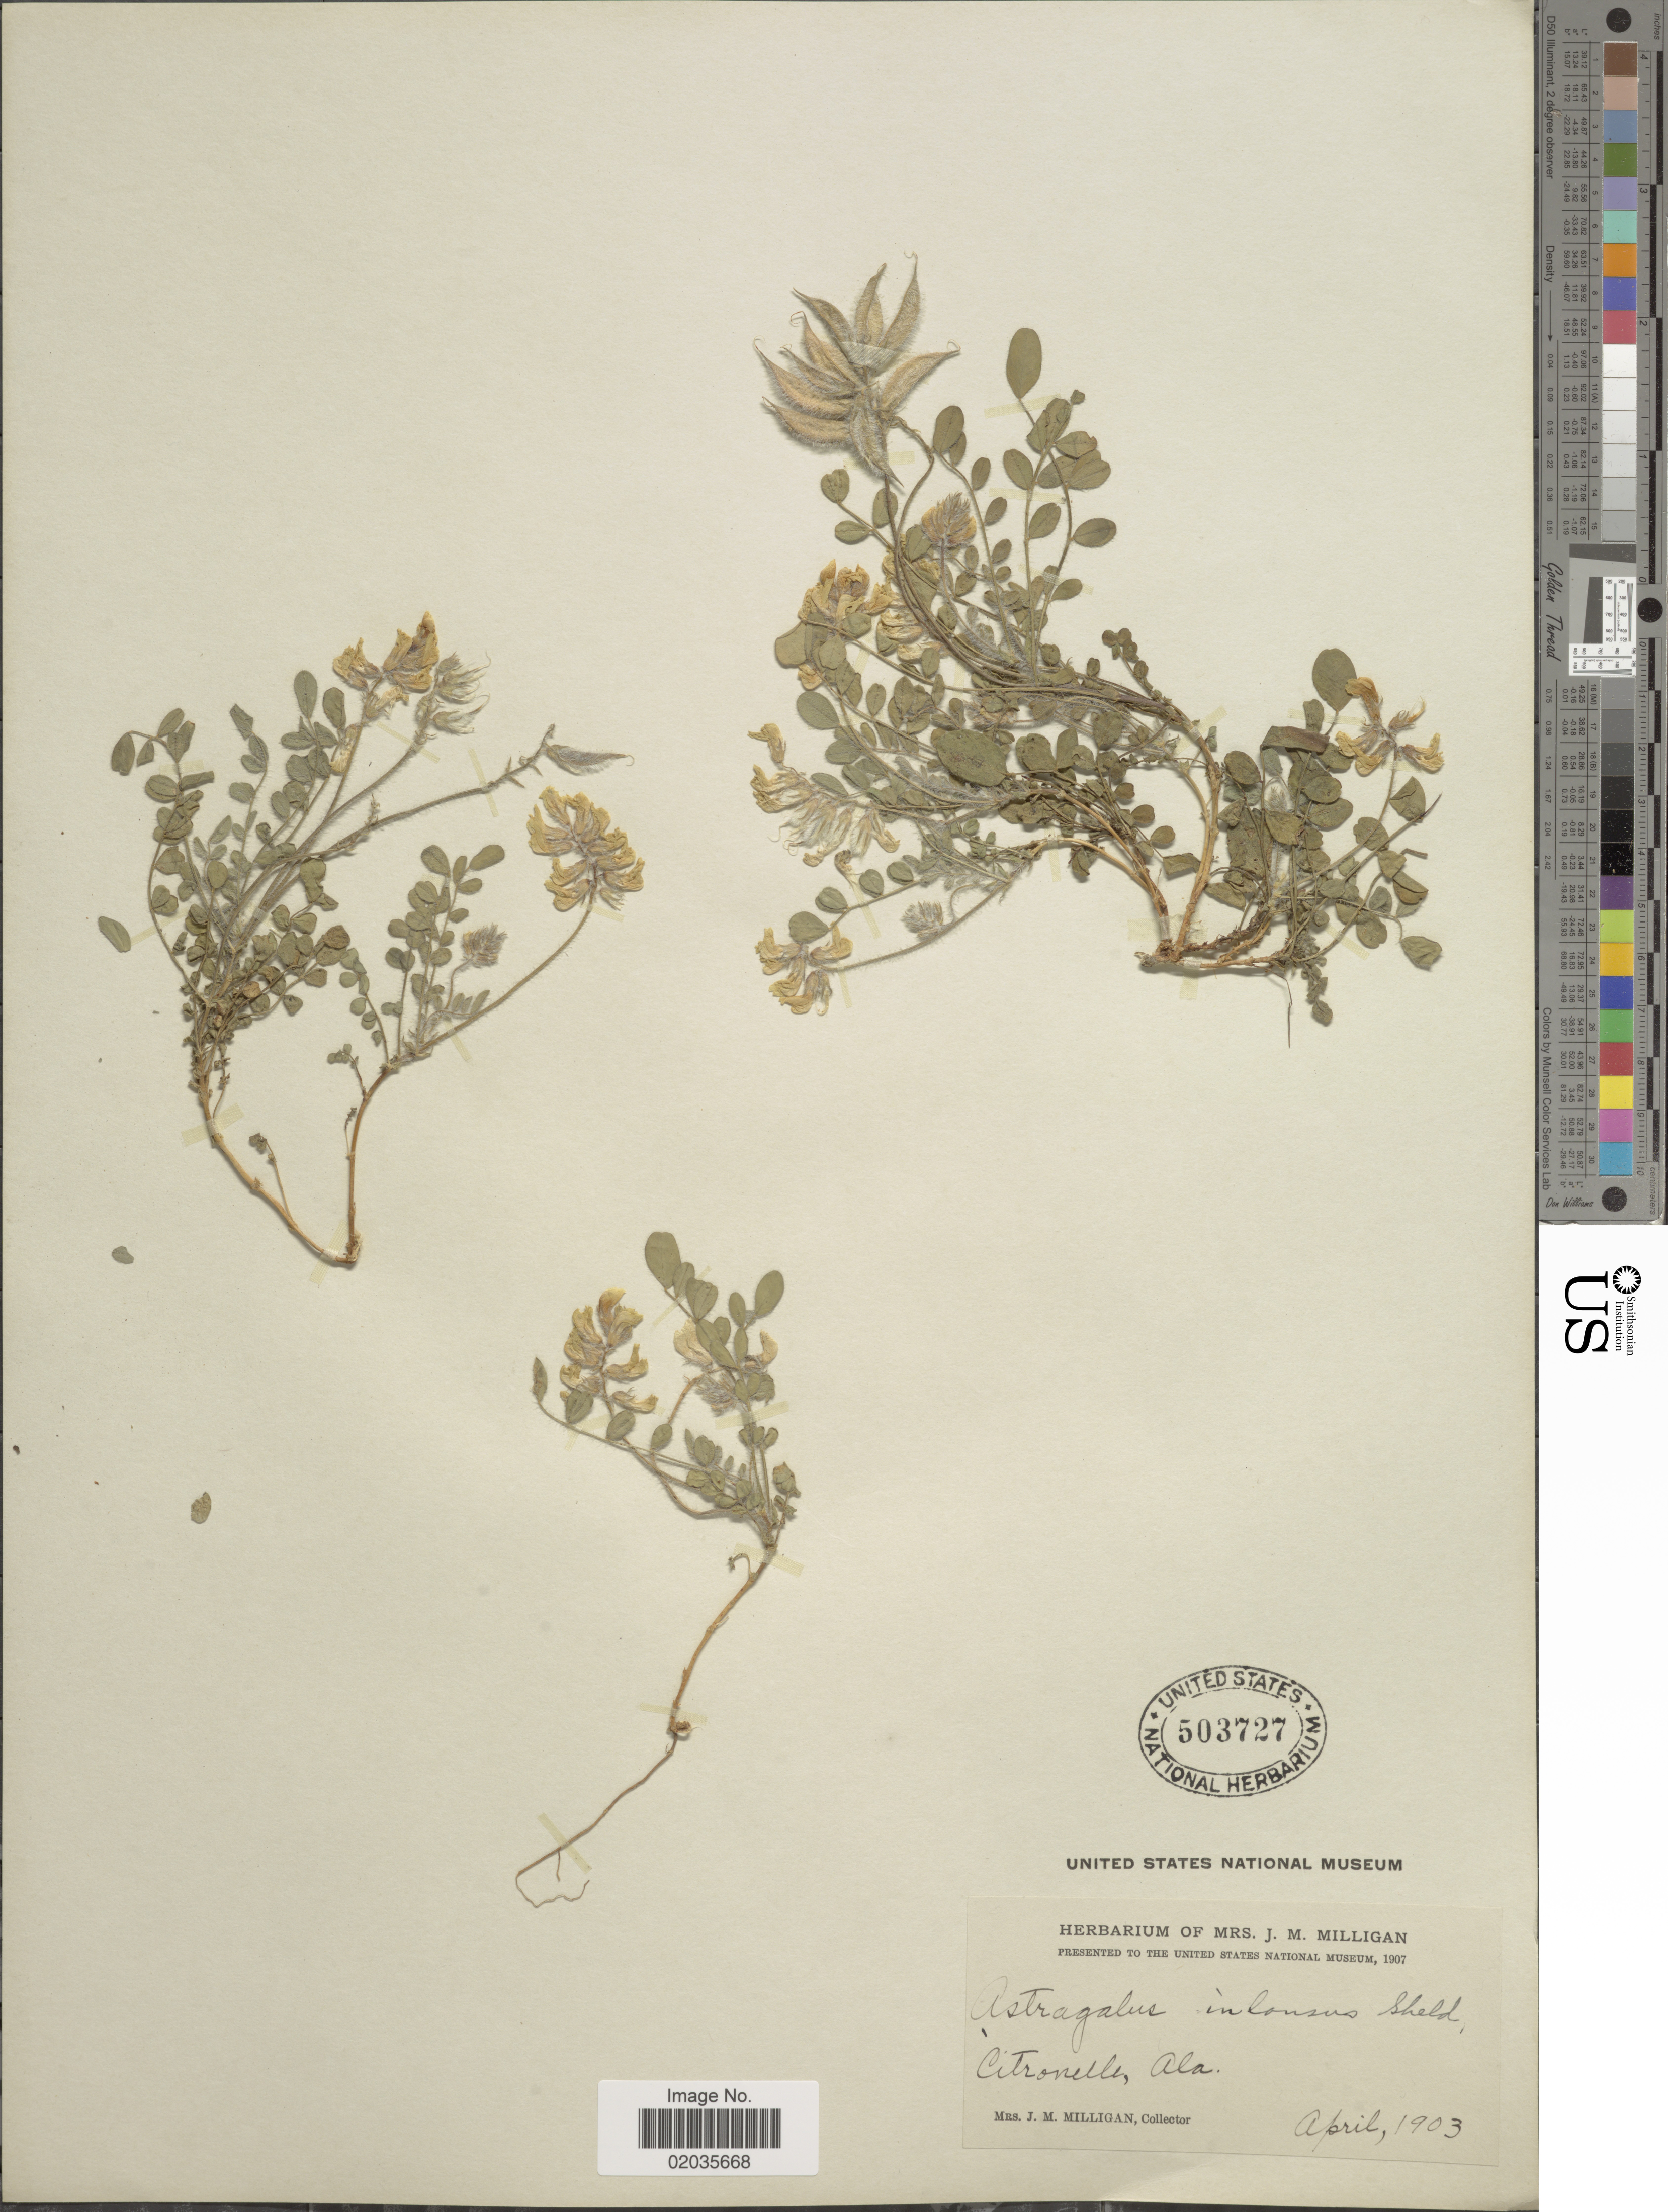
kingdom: Plantae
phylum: Tracheophyta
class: Magnoliopsida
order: Fabales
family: Fabaceae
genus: Astragalus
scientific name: Astragalus villosus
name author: Michx.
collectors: J. Milligan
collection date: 1903-04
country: United States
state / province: Alabama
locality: Citronelle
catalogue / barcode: US 503727